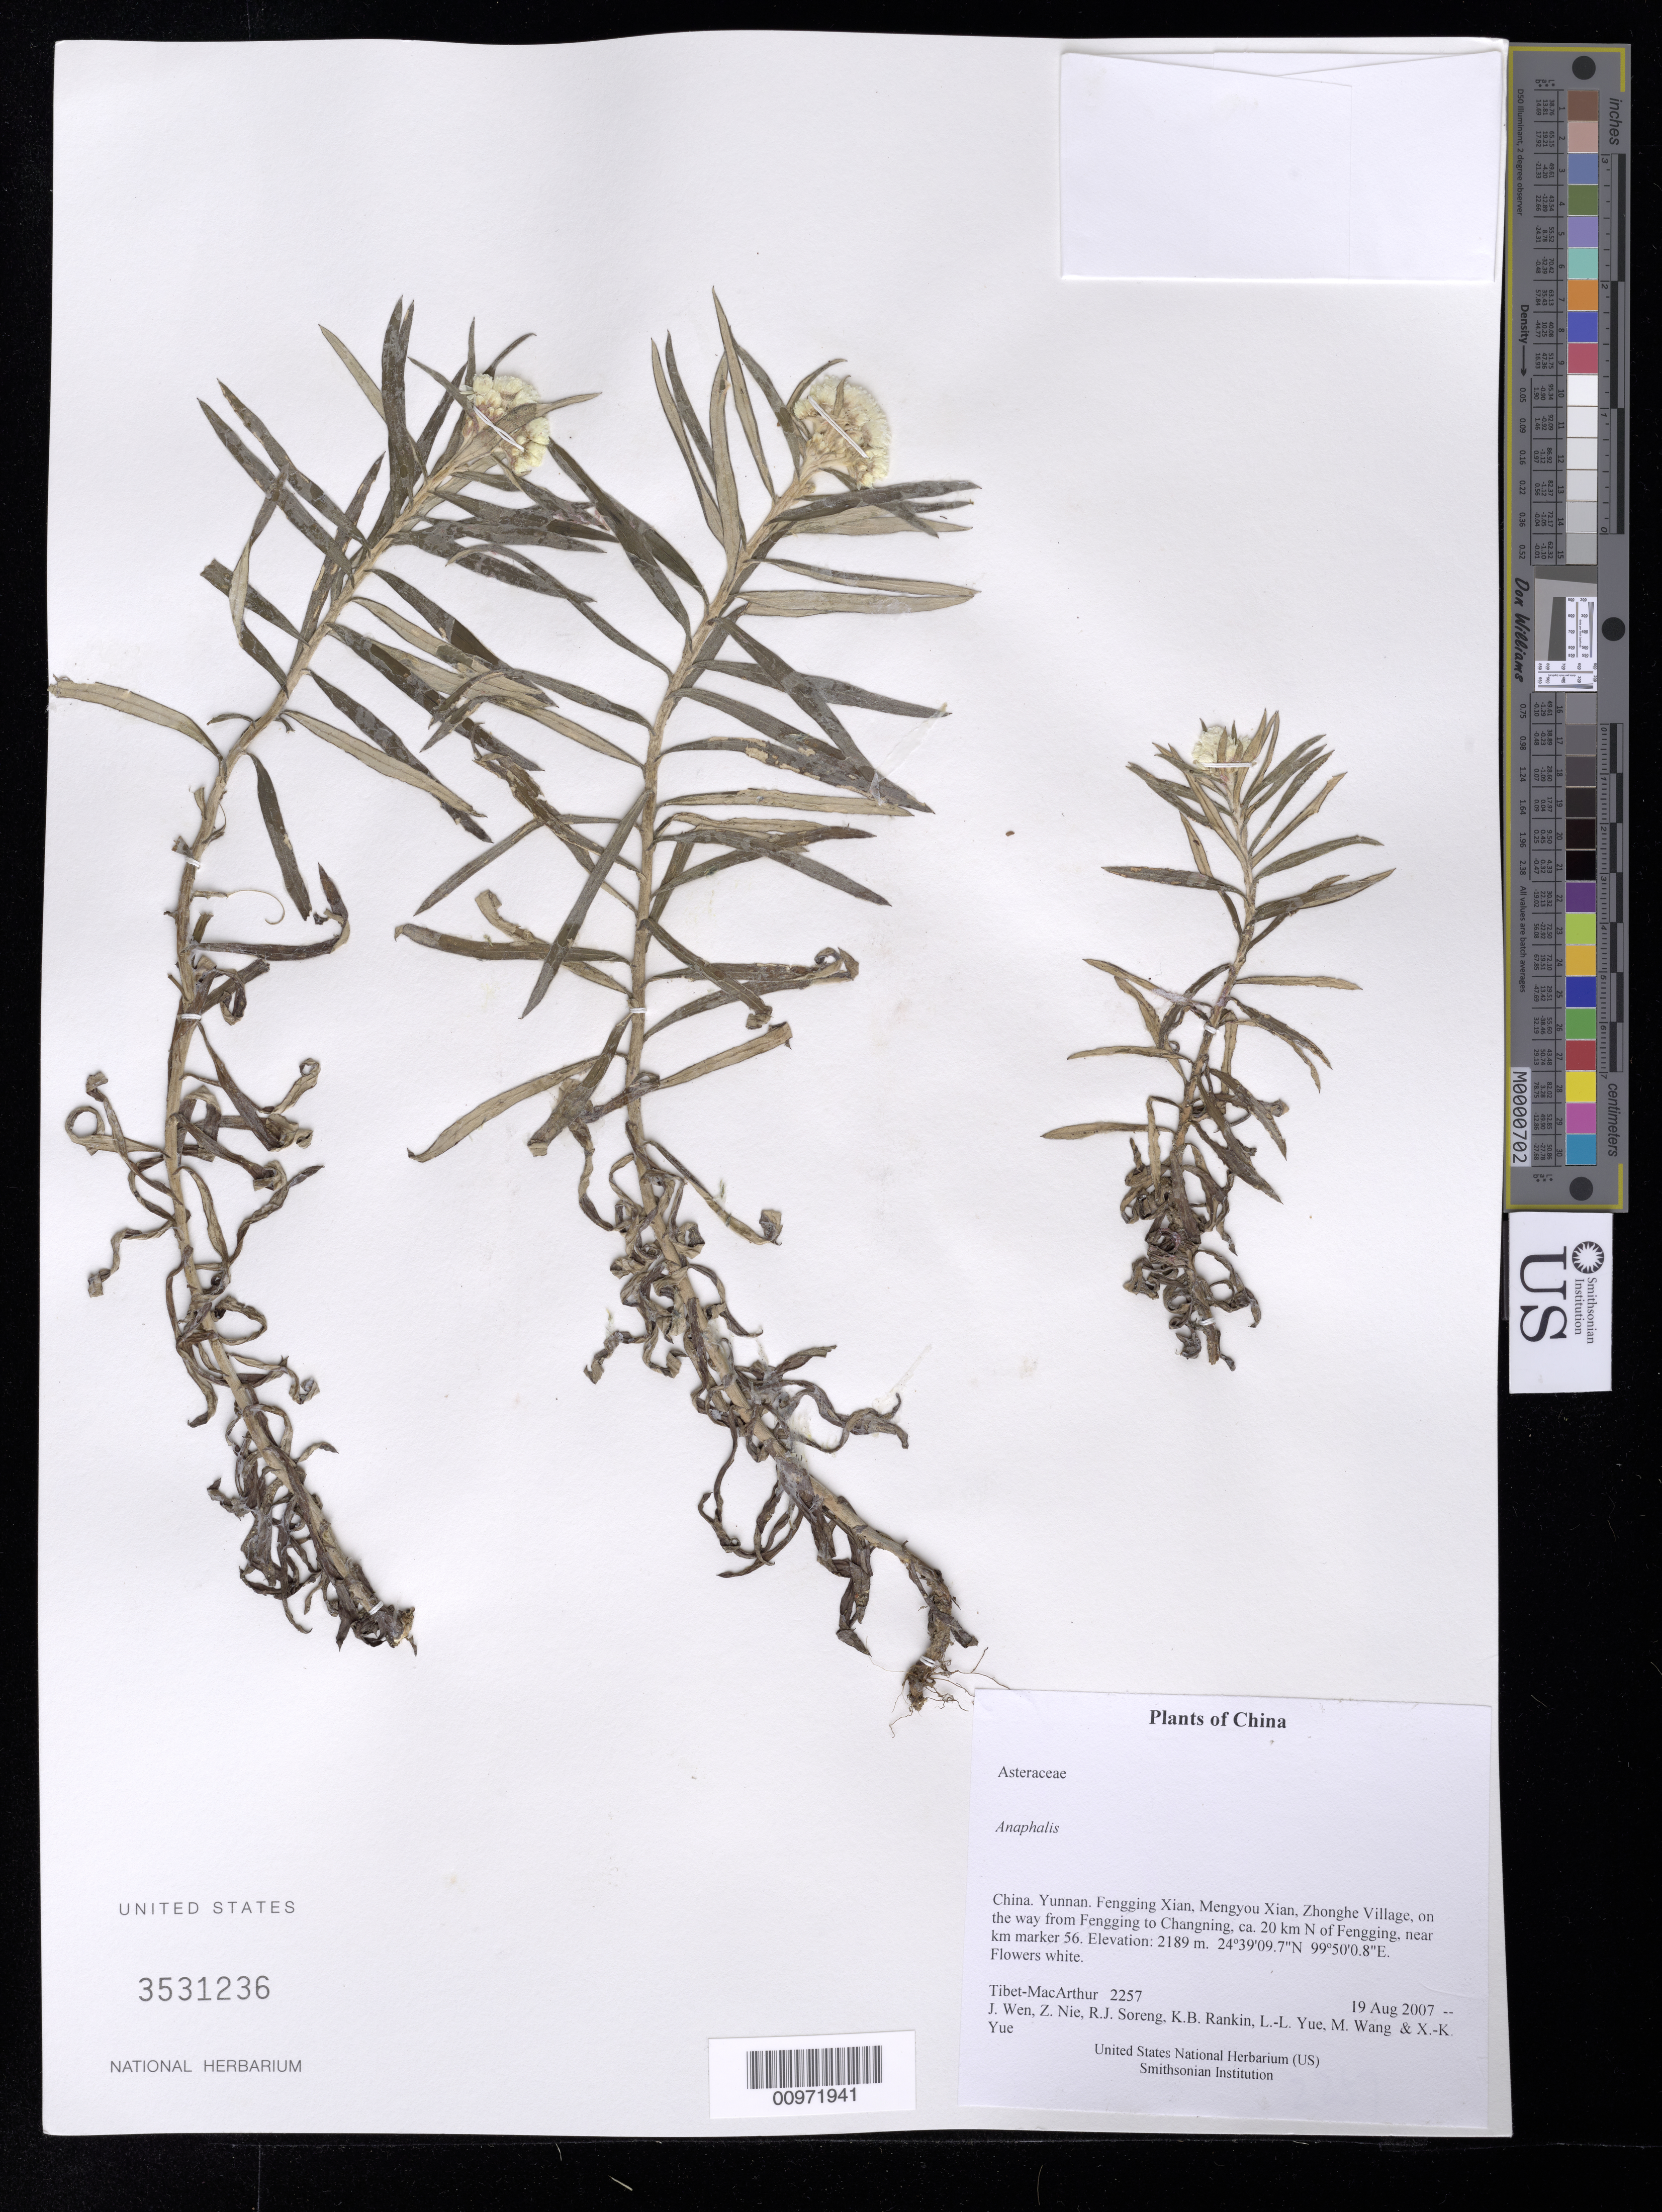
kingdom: Plantae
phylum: Tracheophyta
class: Magnoliopsida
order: Asterales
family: Asteraceae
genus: Anaphalis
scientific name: Anaphalis sp.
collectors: Tibet-MacArthur, J. Wen, Z. Nie, R. J. Soreng, K. Rankin, L. Yue, M. Wang & X. Yue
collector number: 2257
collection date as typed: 19 Aug 2007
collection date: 2007-08-19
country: China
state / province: Yunnan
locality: Fengging Xian, Mengyou Xian, Zhonghe Village, on the way from Fengging to Changning, ca. 20 km N of Fengging, near km marker 56.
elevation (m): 2189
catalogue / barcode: US 3531236